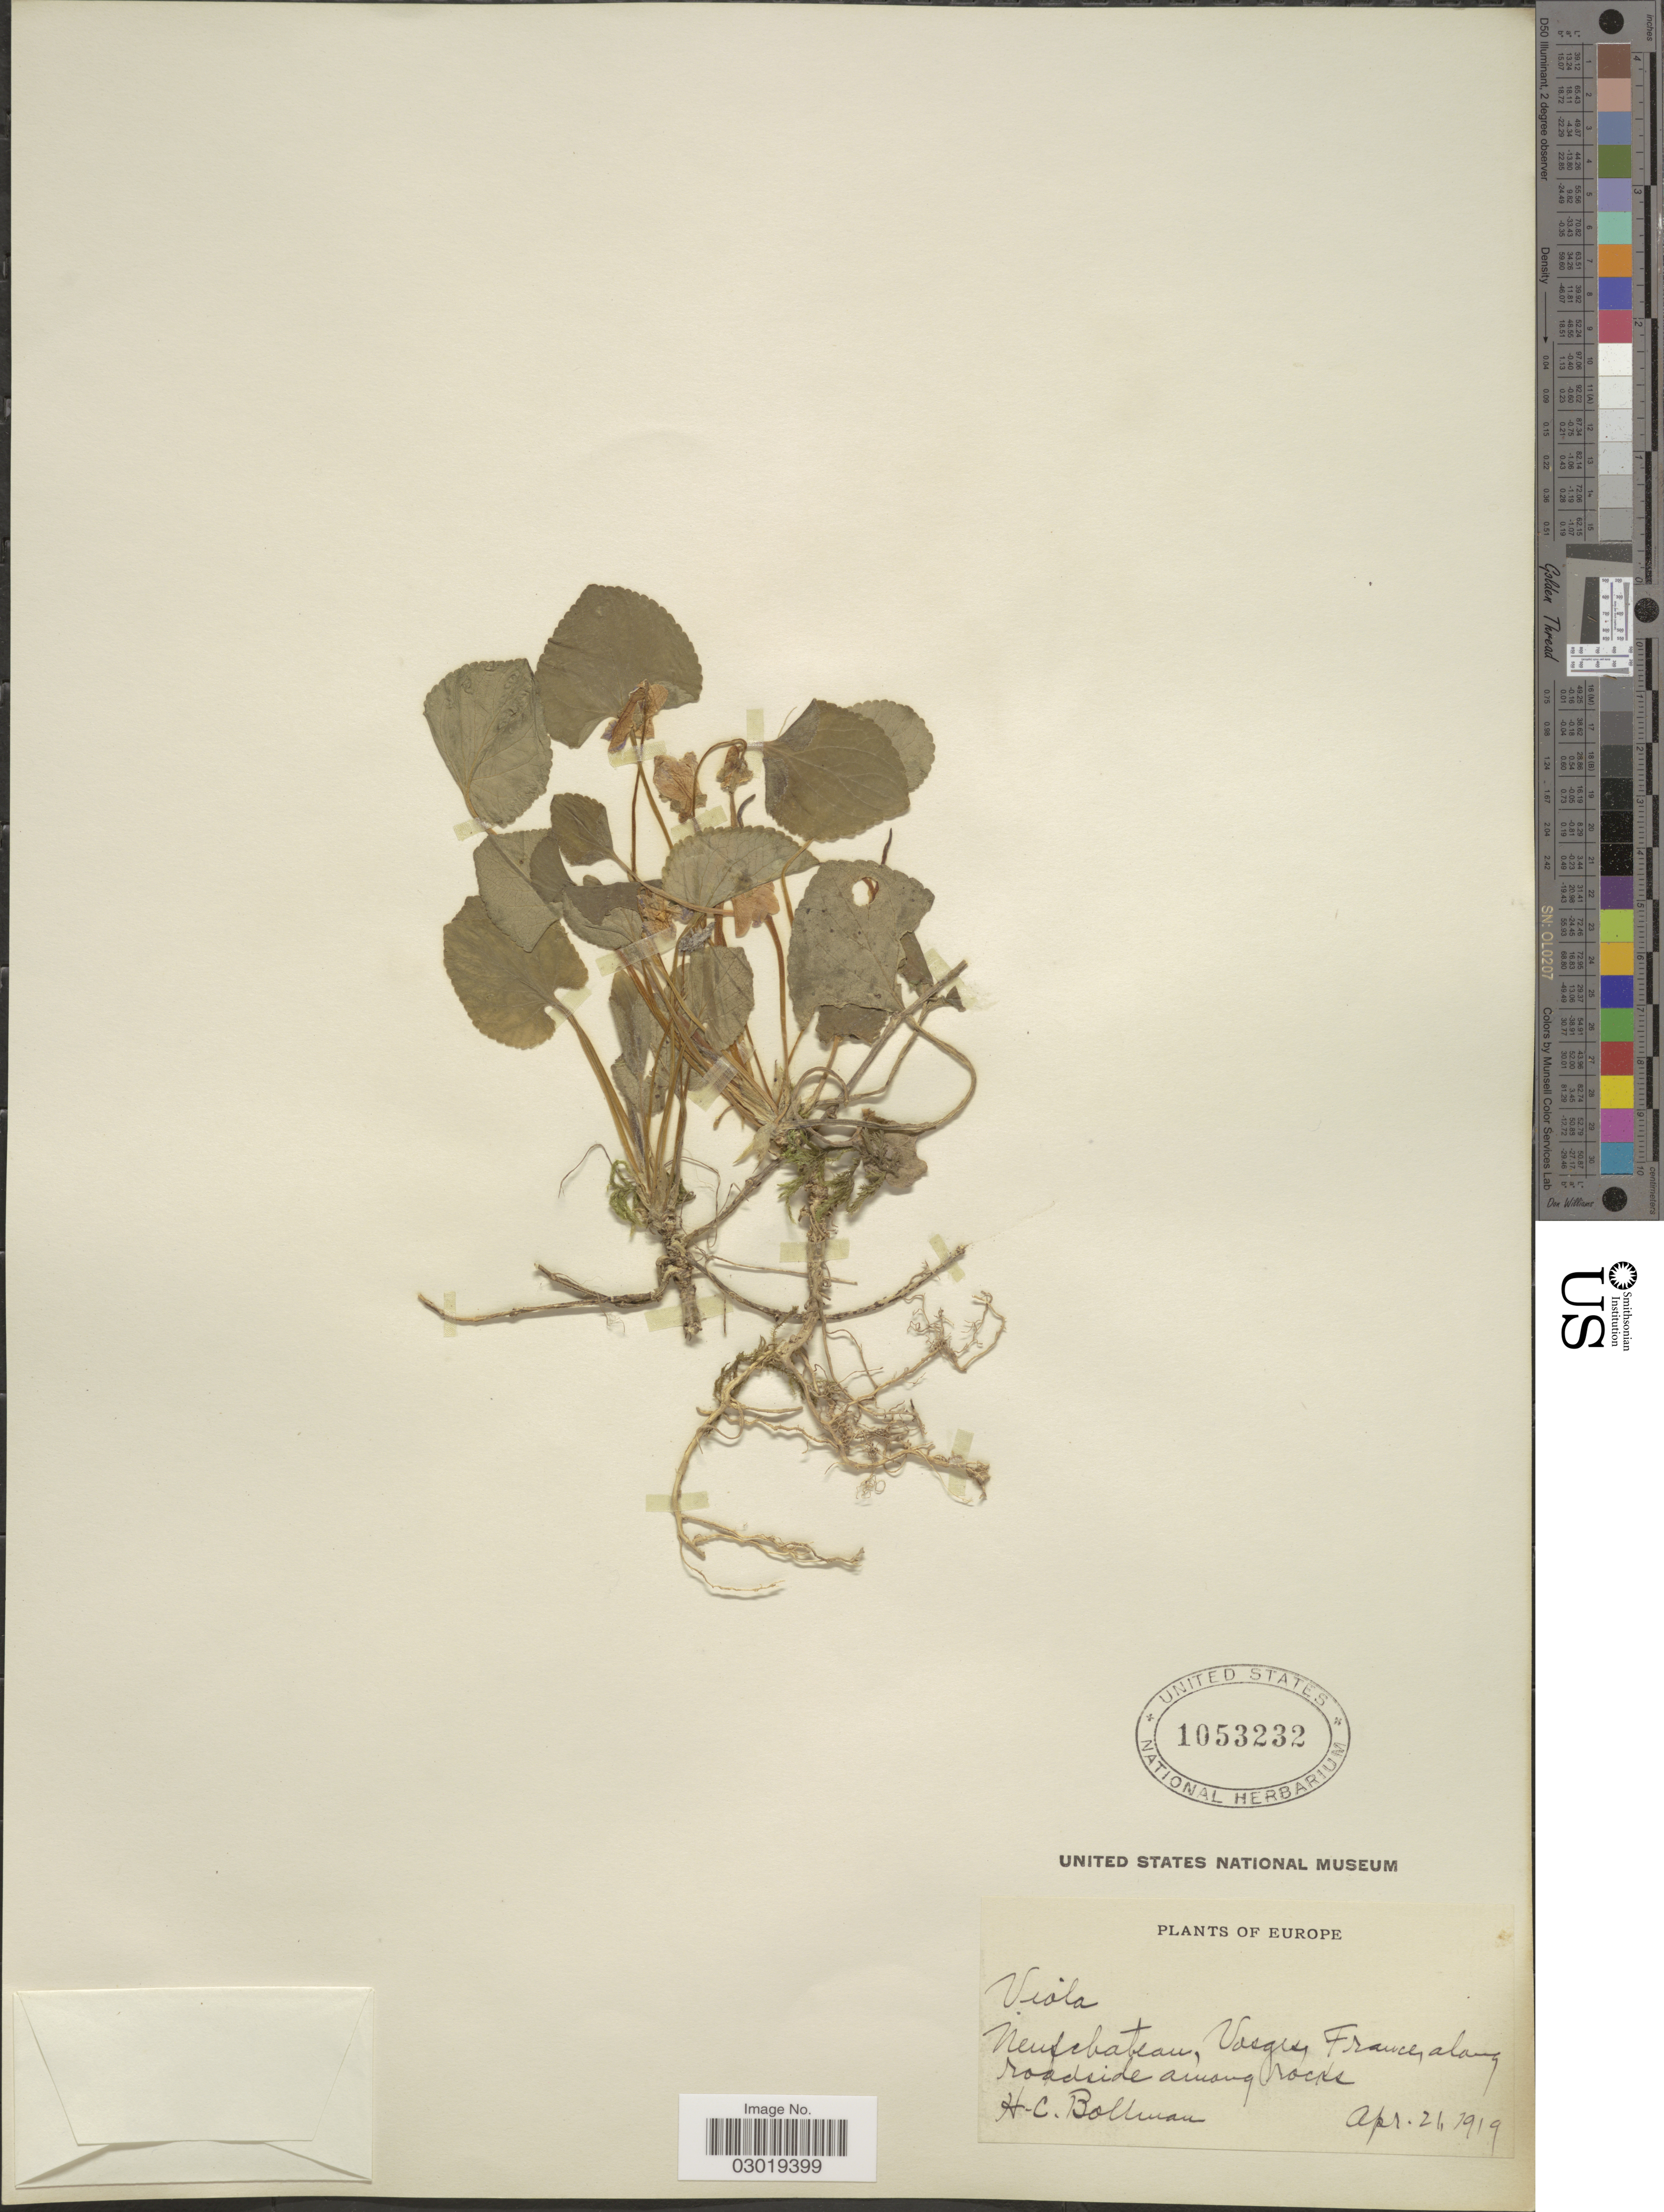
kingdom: Plantae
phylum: Tracheophyta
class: Magnoliopsida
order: Malpighiales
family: Violaceae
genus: Viola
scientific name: Viola sp.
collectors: H. C. Bollman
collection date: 1919-04-21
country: France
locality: Neufchateau, Vosges France.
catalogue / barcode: US 1053232